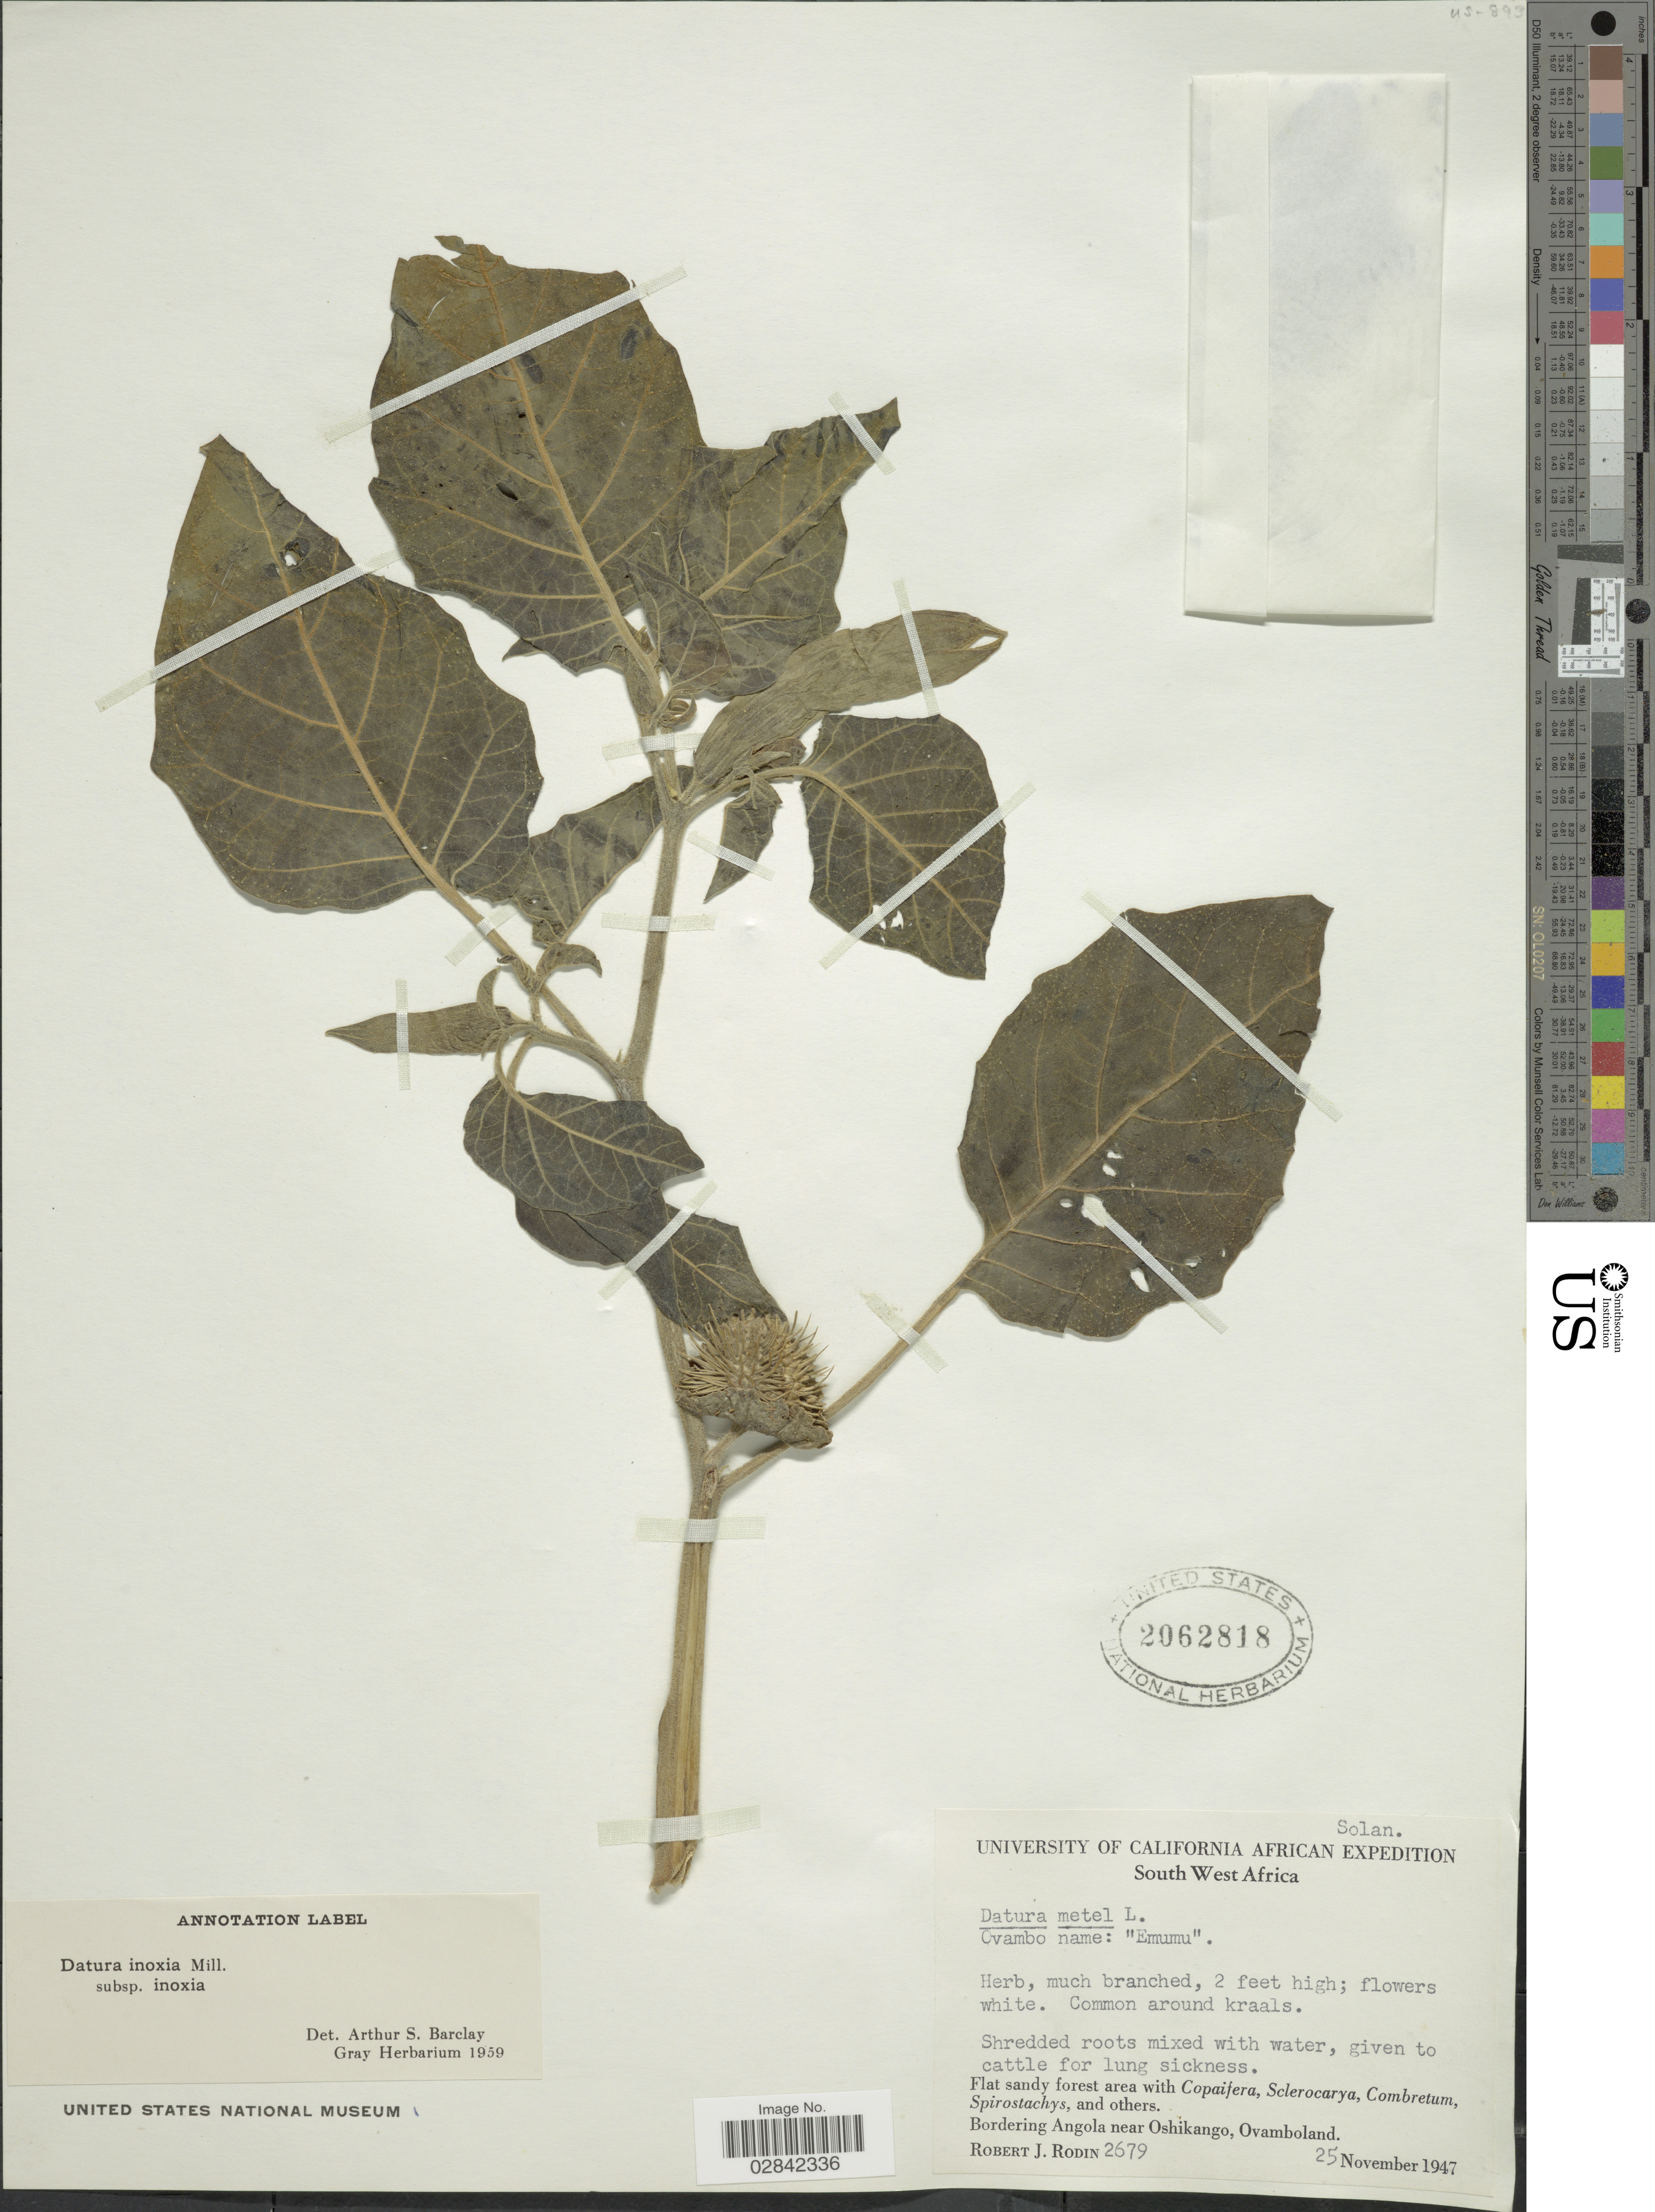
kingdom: Plantae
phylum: Tracheophyta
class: Magnoliopsida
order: Solanales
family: Solanaceae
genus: Datura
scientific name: Datura innoxia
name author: Mill.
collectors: R. J. Rodin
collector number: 2679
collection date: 1947-11-25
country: Namibia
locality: South West Africa, Bordering Angola near Oshikango, Ovamboland.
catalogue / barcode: US 2062818